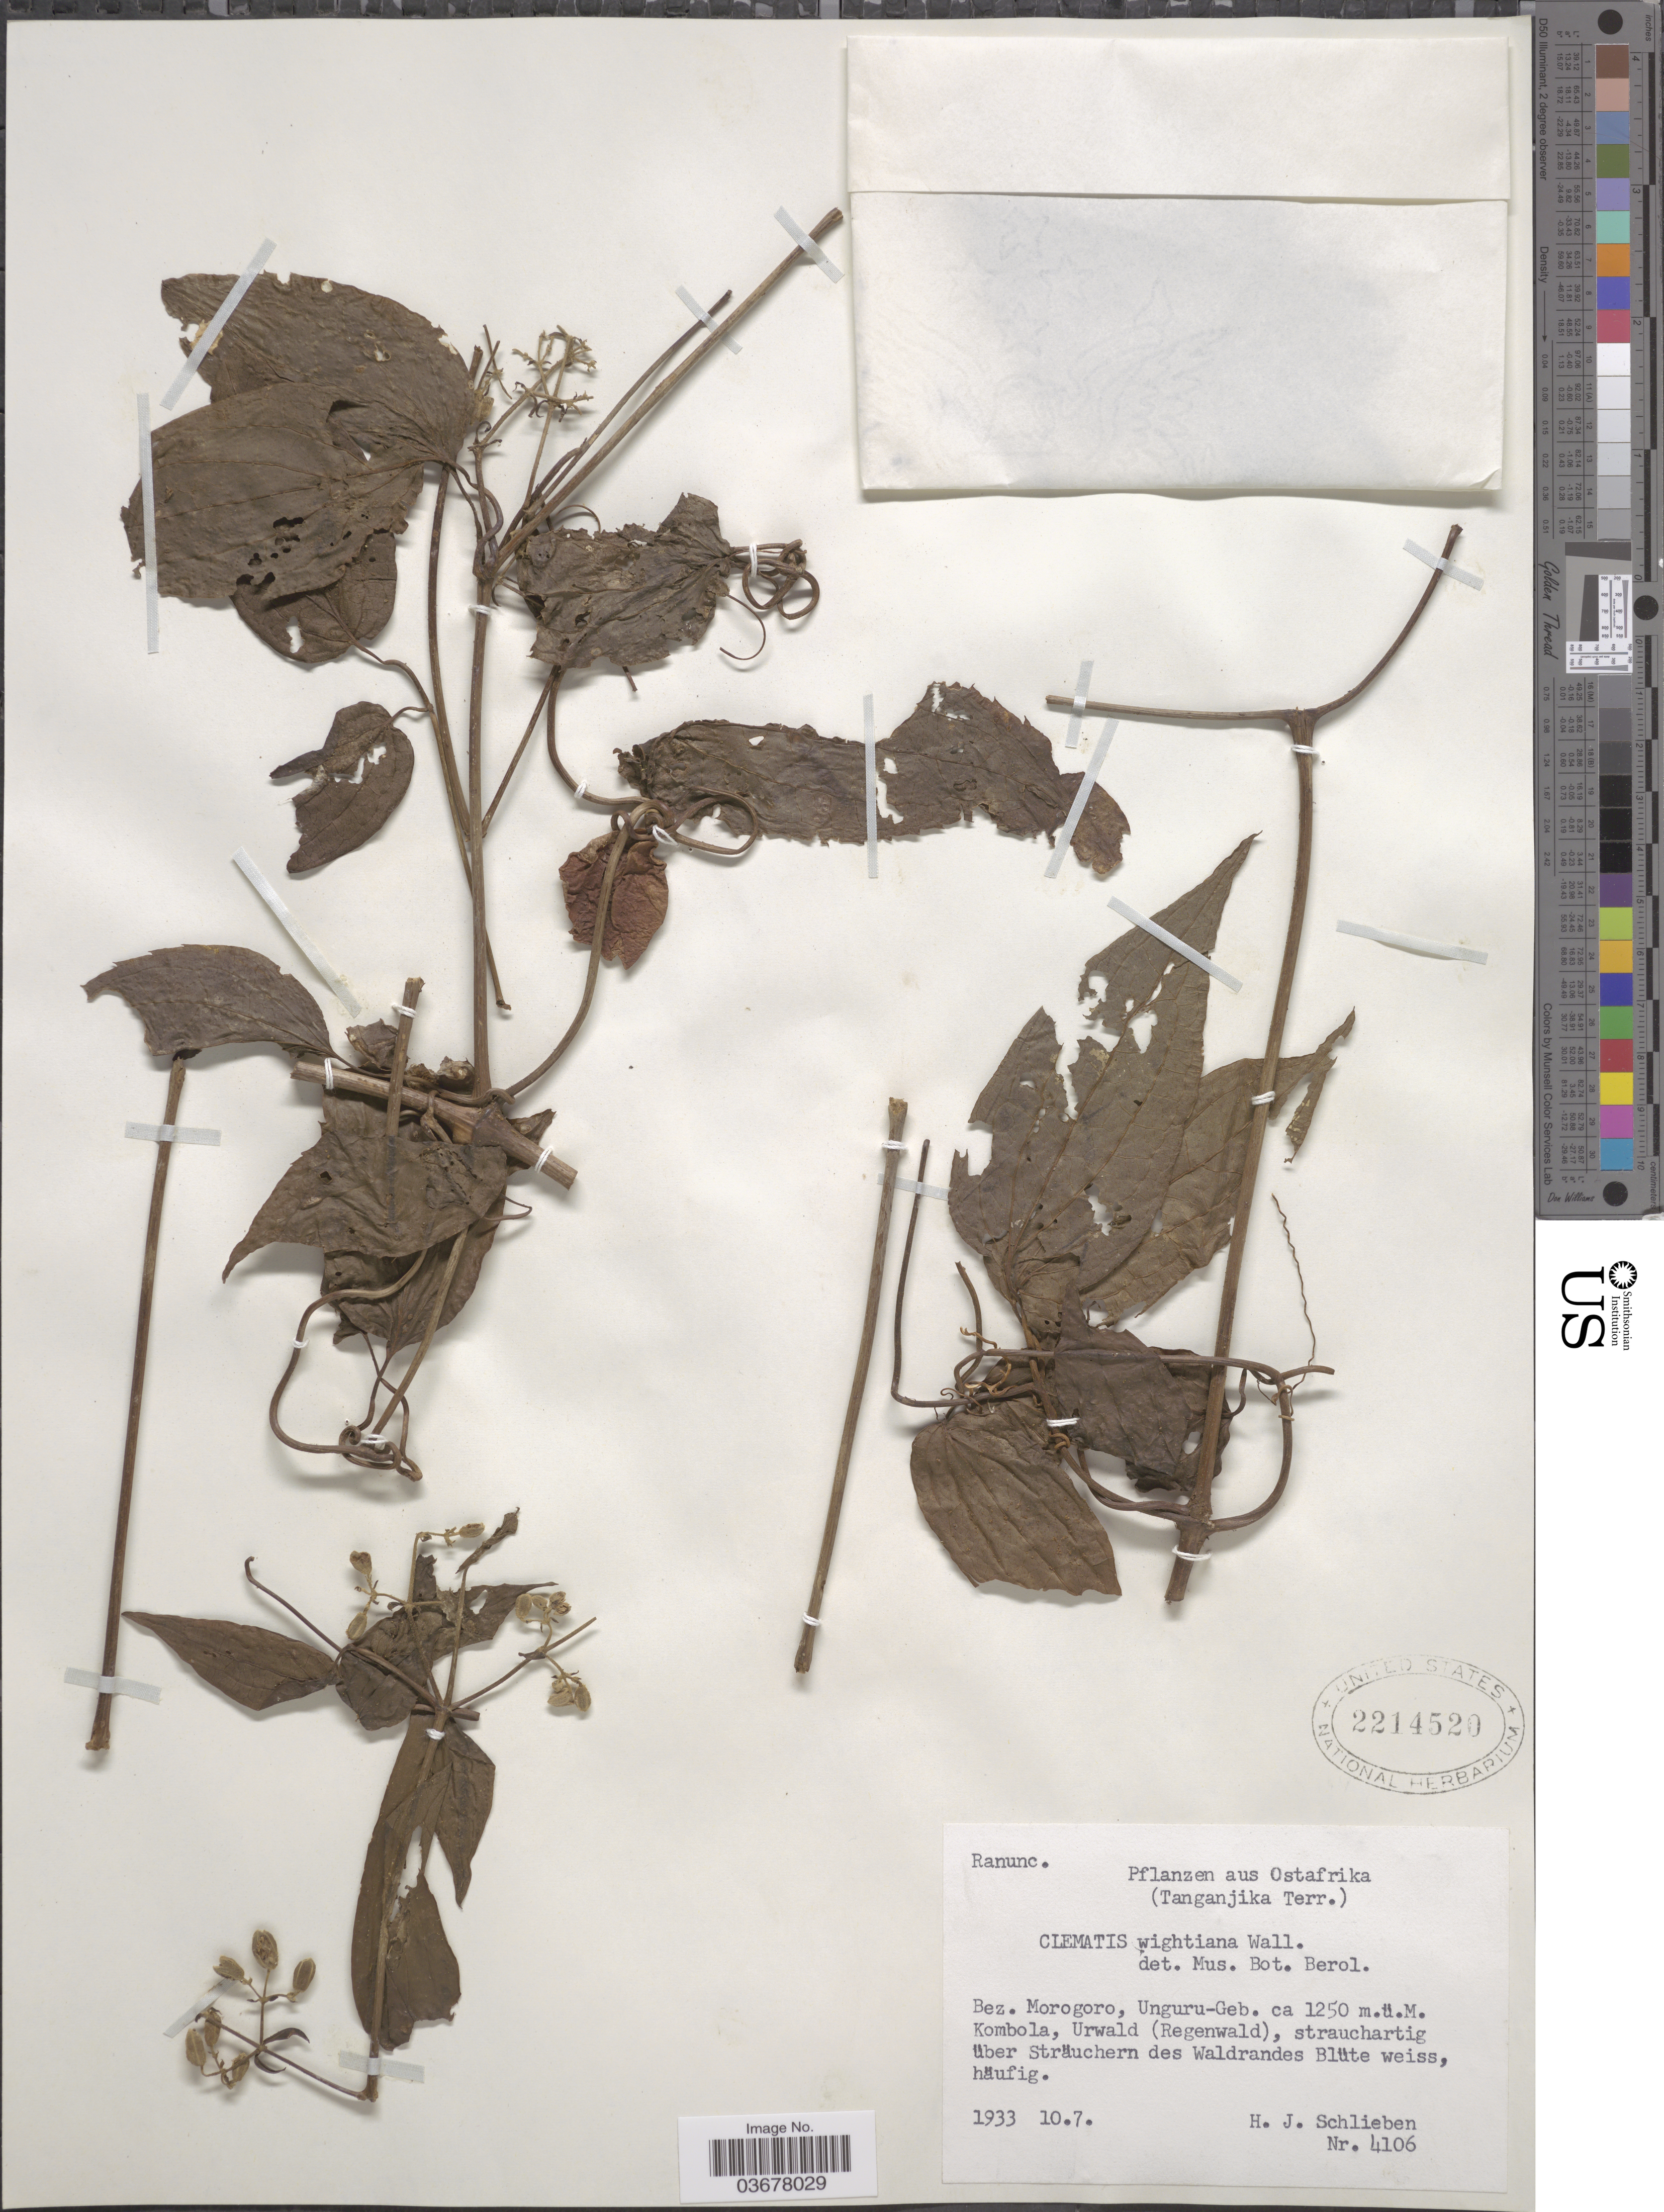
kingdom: Plantae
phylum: Tracheophyta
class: Magnoliopsida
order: Ranunculales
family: Ranunculaceae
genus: Clematis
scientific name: Clematis wightiana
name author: Wall.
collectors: H. J. Schlieben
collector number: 4106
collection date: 1933-10-07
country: Tanzania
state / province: Morogoro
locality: Ostafrika (Tanganjika Terr.) Bez. Morogoro, Unguru-Geb. Kombola, Urwald (Regenwald), strauchartig über Sträuchern des Waldrandes Blüte weiss, häufig.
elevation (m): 1250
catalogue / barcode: US 2214520